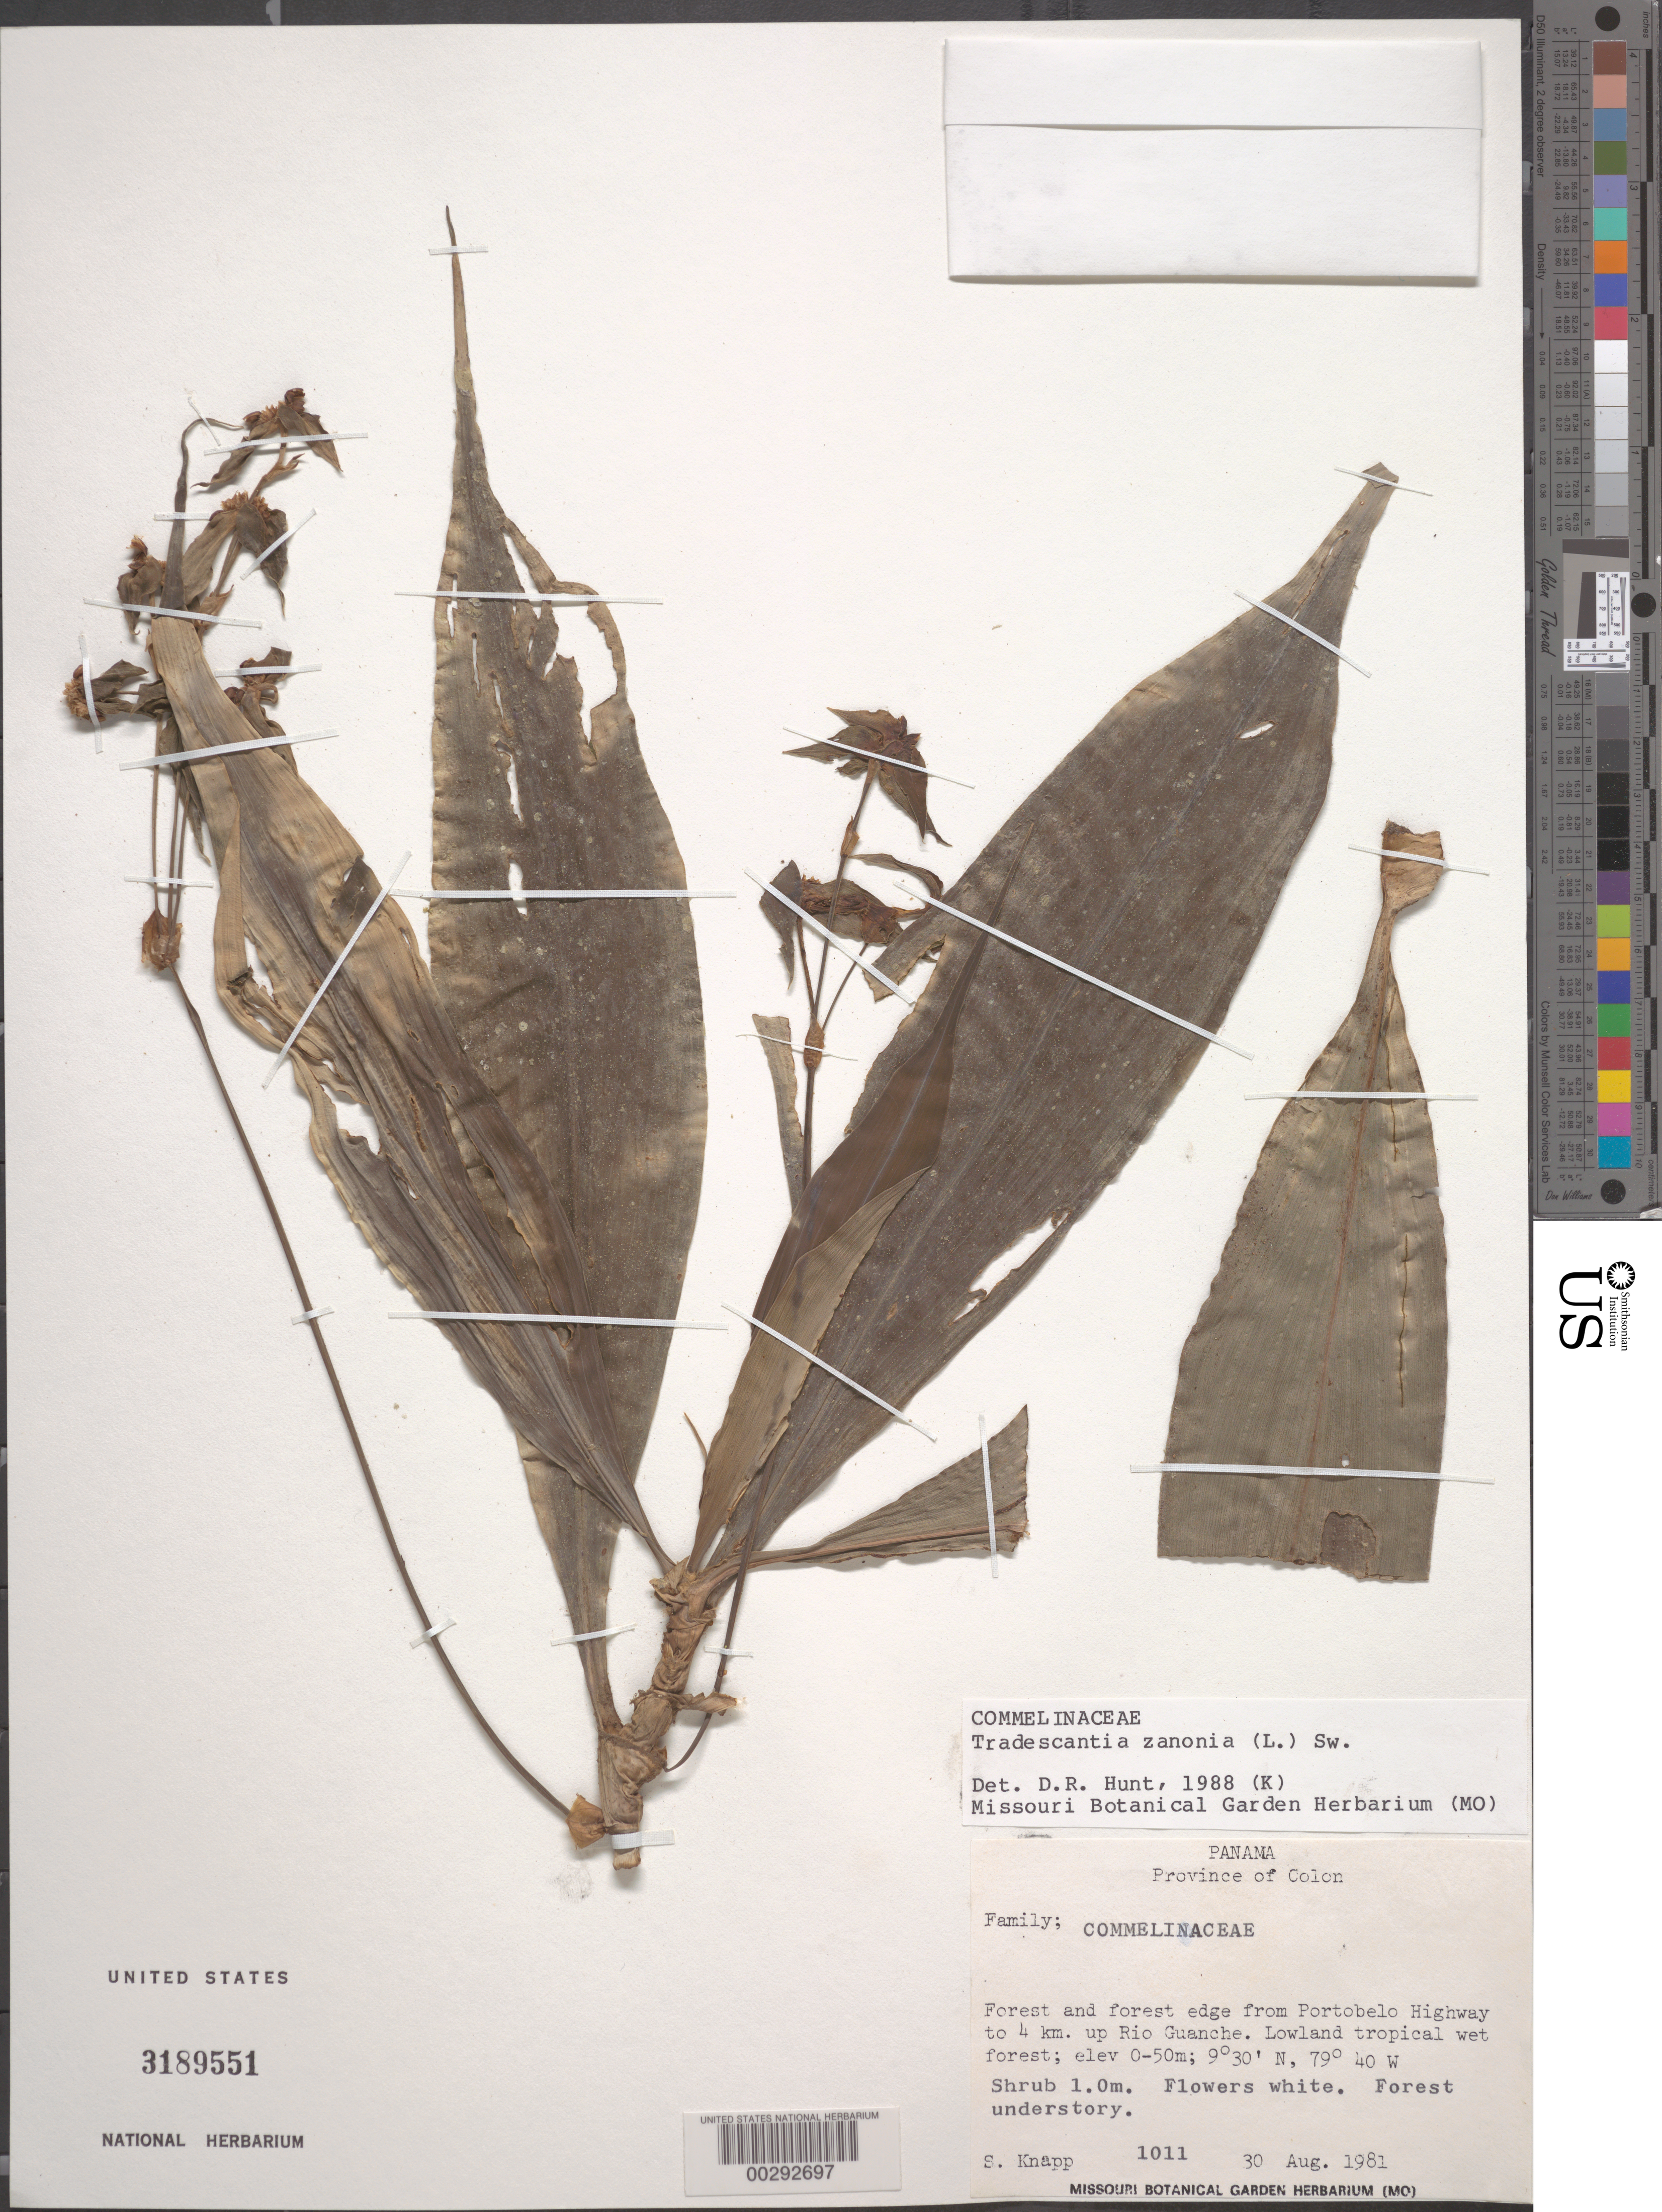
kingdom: Plantae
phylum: Tracheophyta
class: Liliopsida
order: Commelinales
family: Commelinaceae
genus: Tradescantia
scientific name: Tradescantia zanonia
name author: (L.) Sw.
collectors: S. Knapp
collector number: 1011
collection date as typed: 30 Aug 1981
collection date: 1981-08-30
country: Panama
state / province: Colón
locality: Up Rio Guanche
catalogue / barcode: US 3189551